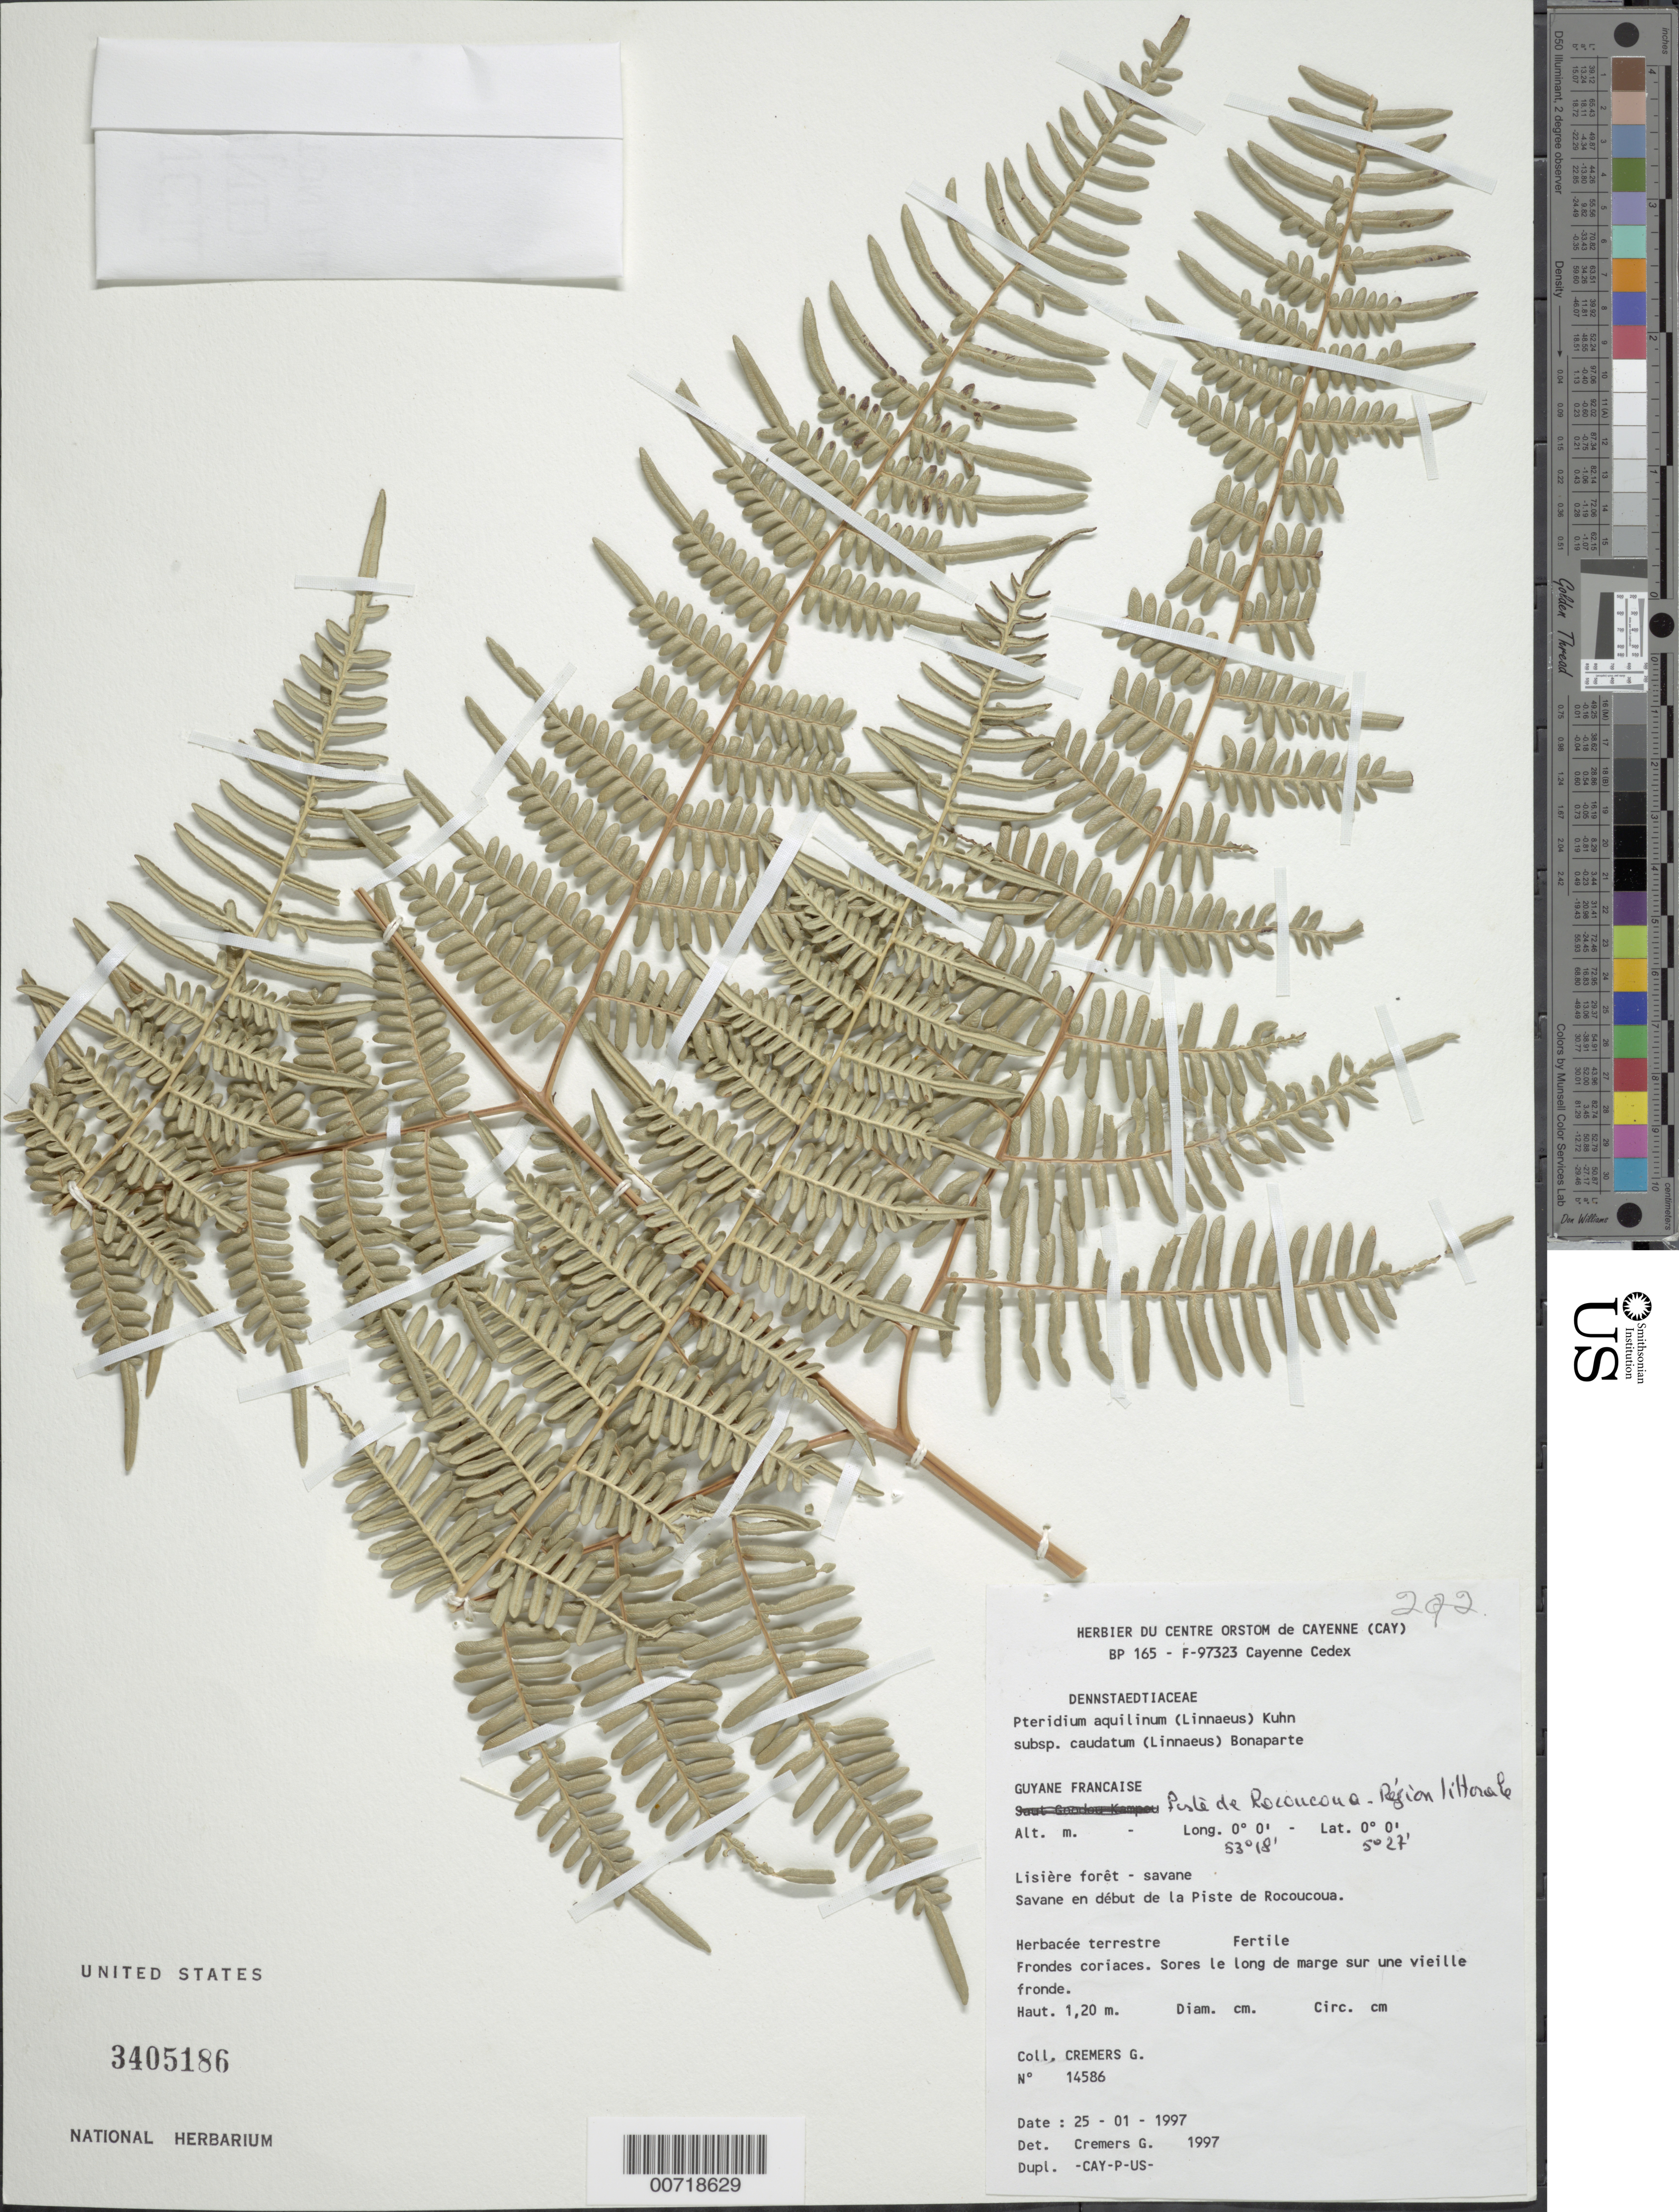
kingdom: Plantae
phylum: Tracheophyta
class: Polypodiopsida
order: Polypodiales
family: Dennstaedtiaceae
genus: Pteridium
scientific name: Pteridium caudatum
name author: (L.) Maxon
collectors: G. Cremers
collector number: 14586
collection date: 1997-01-25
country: French Guiana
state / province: Cayenne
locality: Piste de Rocoucoua - Région littorale, Lisière forêt - savane, Savane en début de la Piste de Rocoucoua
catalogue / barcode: US 3405186